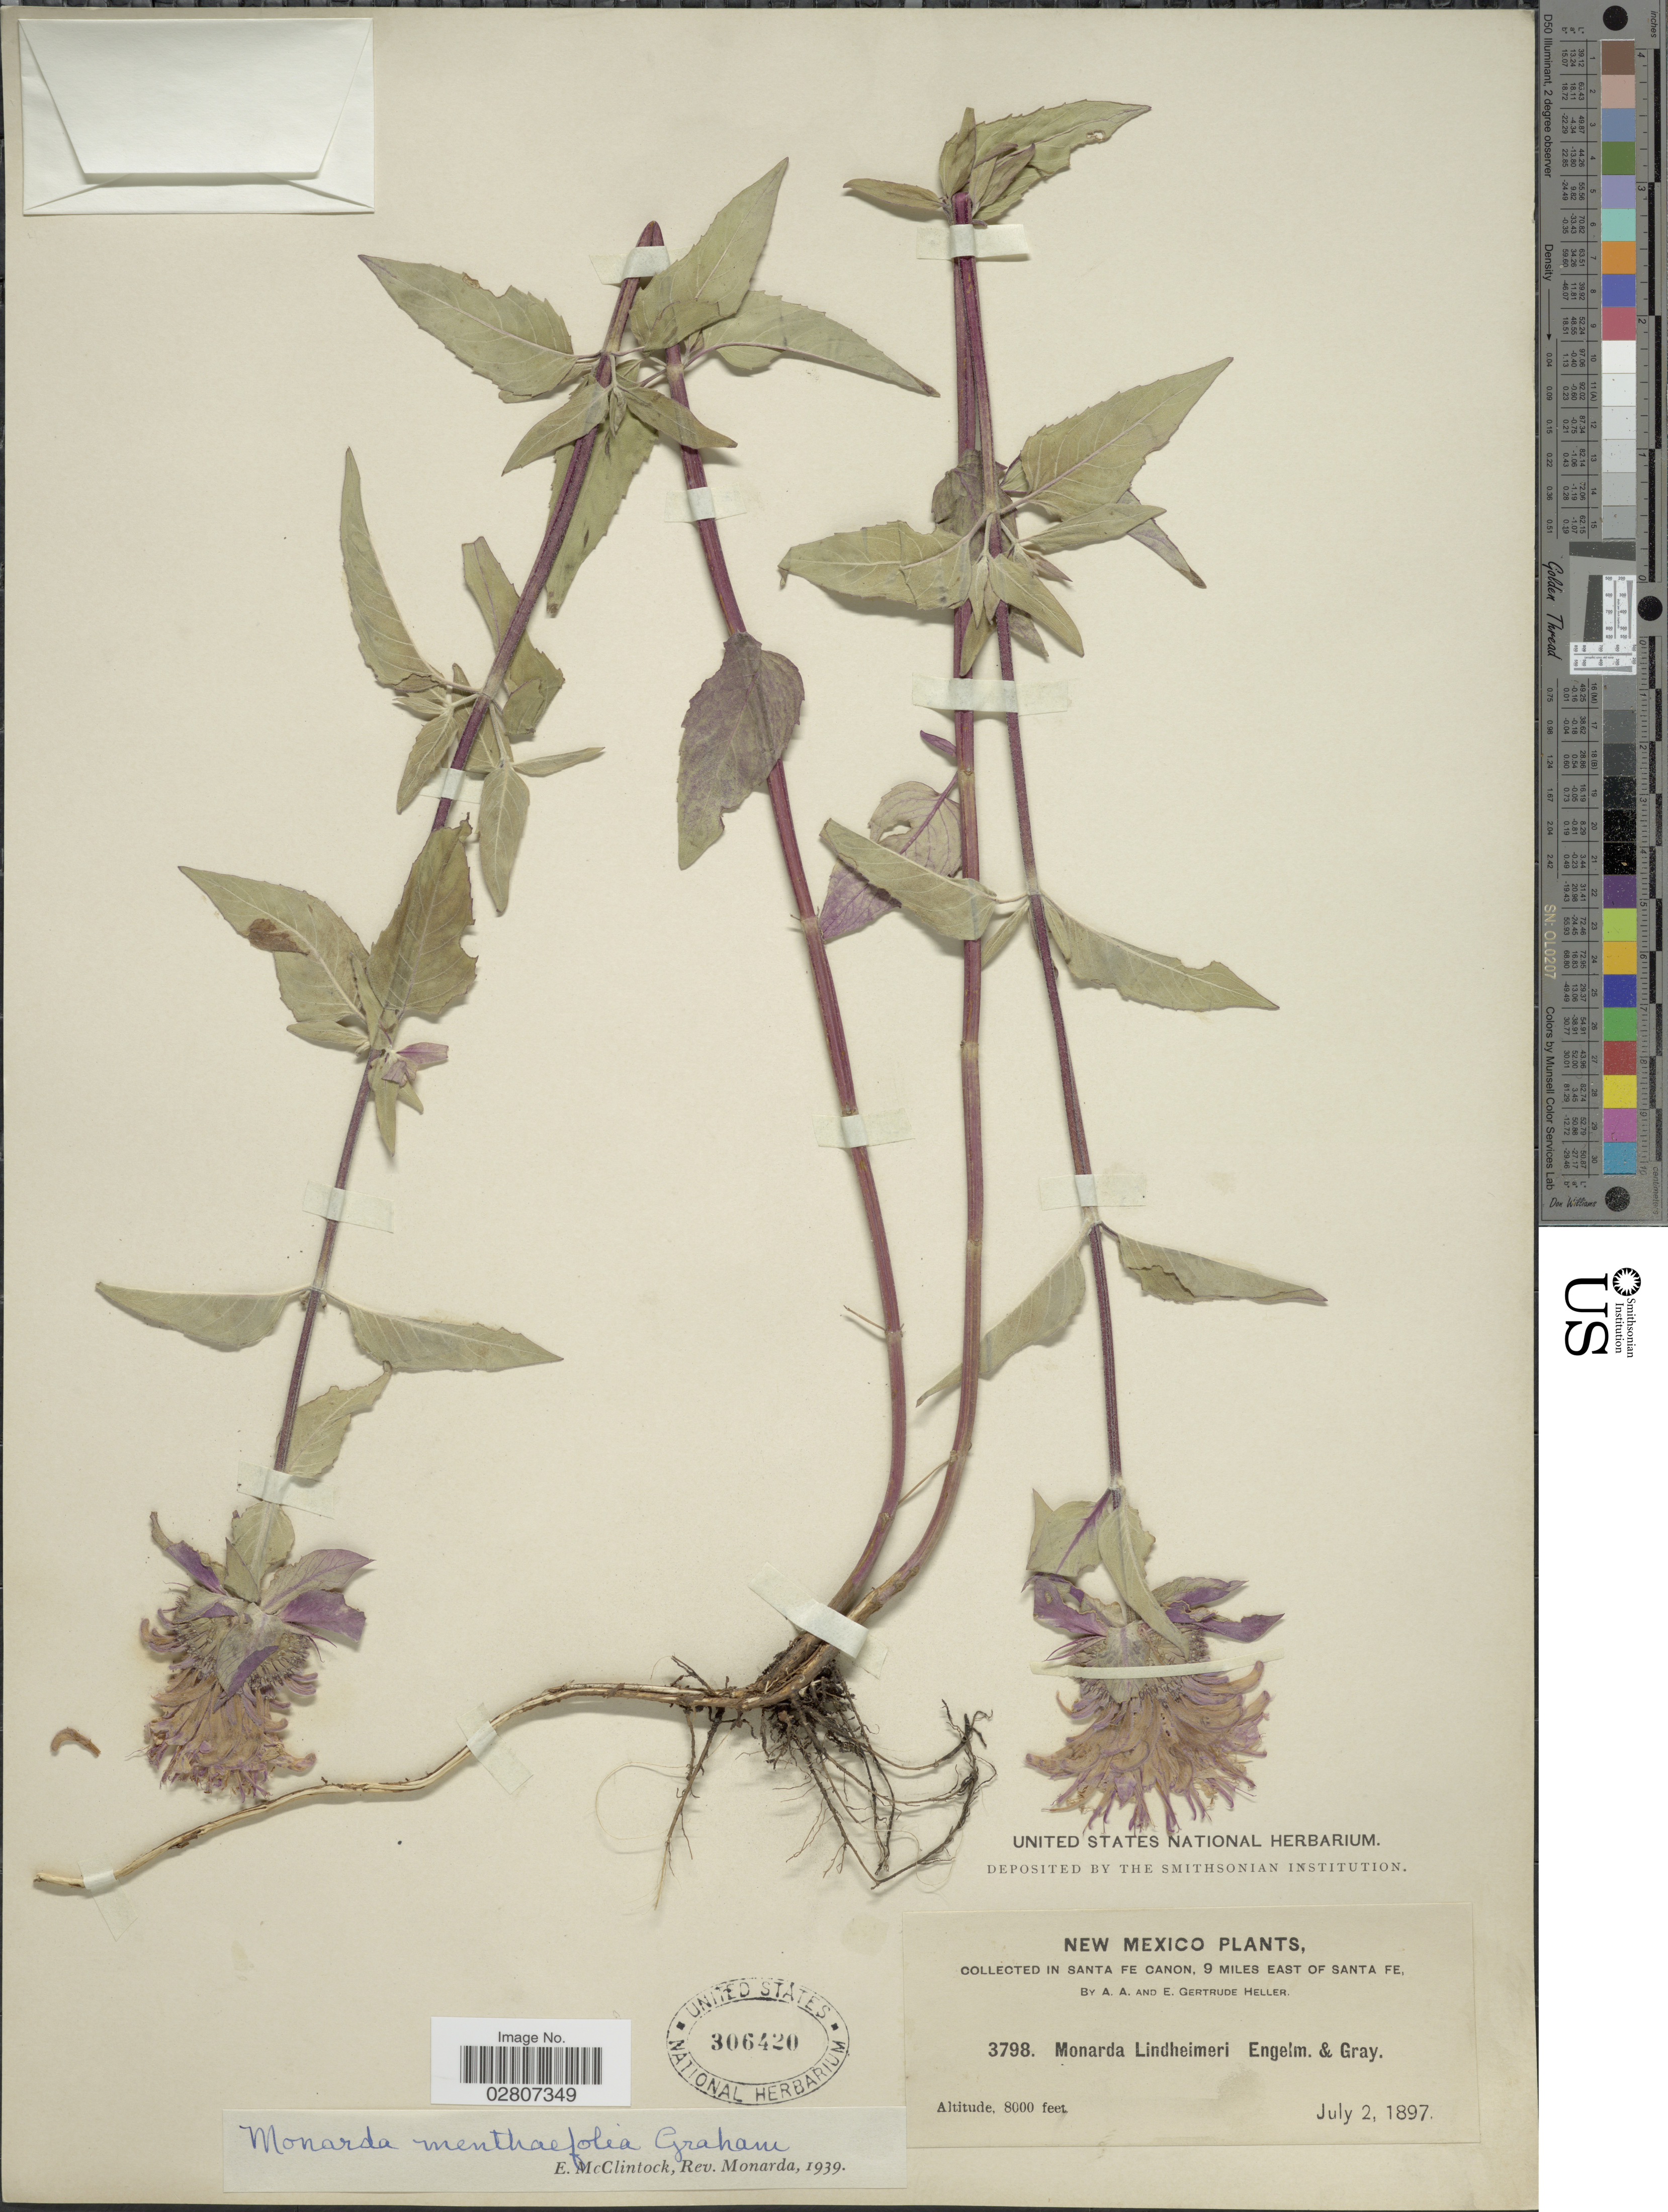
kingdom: Plantae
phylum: Tracheophyta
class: Magnoliopsida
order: Lamiales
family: Lamiaceae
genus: Monarda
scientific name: Monarda fistulosa var. mollis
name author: (L.) L.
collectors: A. A. Heller & E. G. Heller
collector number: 3798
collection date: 1897-07-02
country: United States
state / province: New Mexico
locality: In Santa Fe Canon, 9 miles East of Santa Fe.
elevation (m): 2438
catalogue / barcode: US 306420